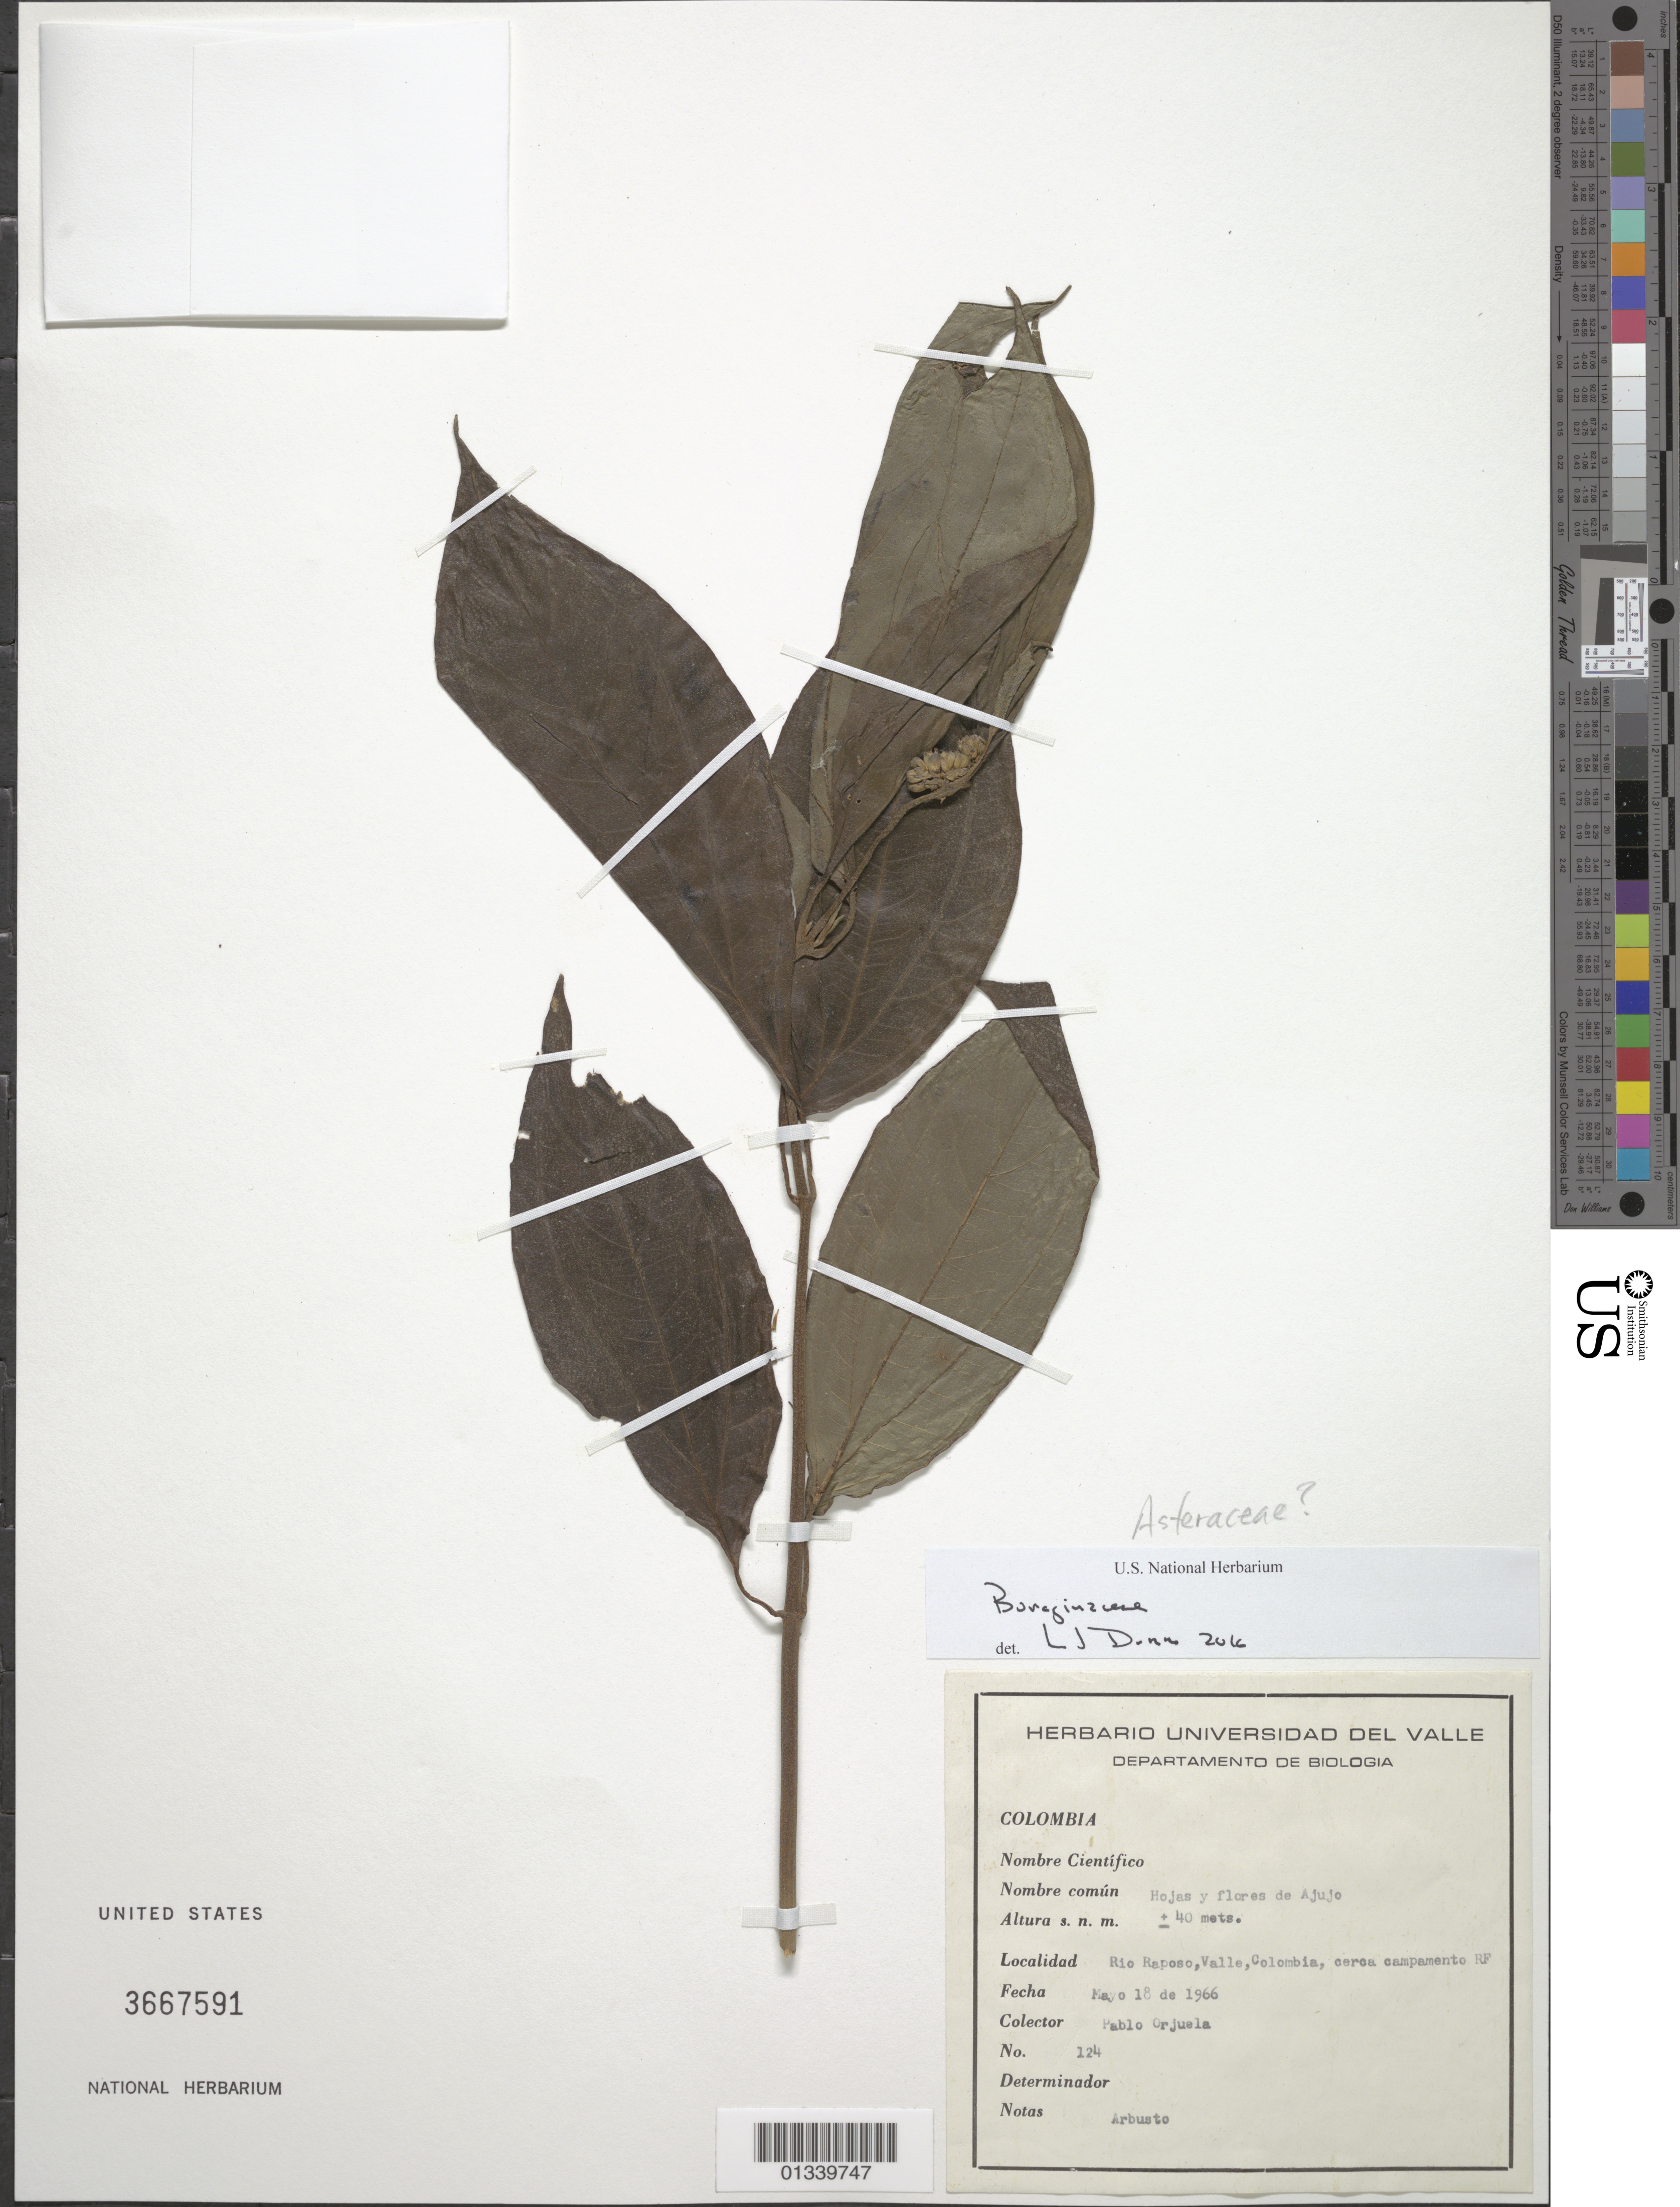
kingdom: Plantae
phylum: Tracheophyta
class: Magnoliopsida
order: Asterales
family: Asteraceae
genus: Clibadium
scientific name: Clibadium sp.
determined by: Ávila, F. A.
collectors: P. A. Orjuela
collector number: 124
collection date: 1966-05-18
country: Colombia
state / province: Valle del Cauca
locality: Rio Raposo, cersa campamento RF.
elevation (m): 40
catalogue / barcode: US 3667591